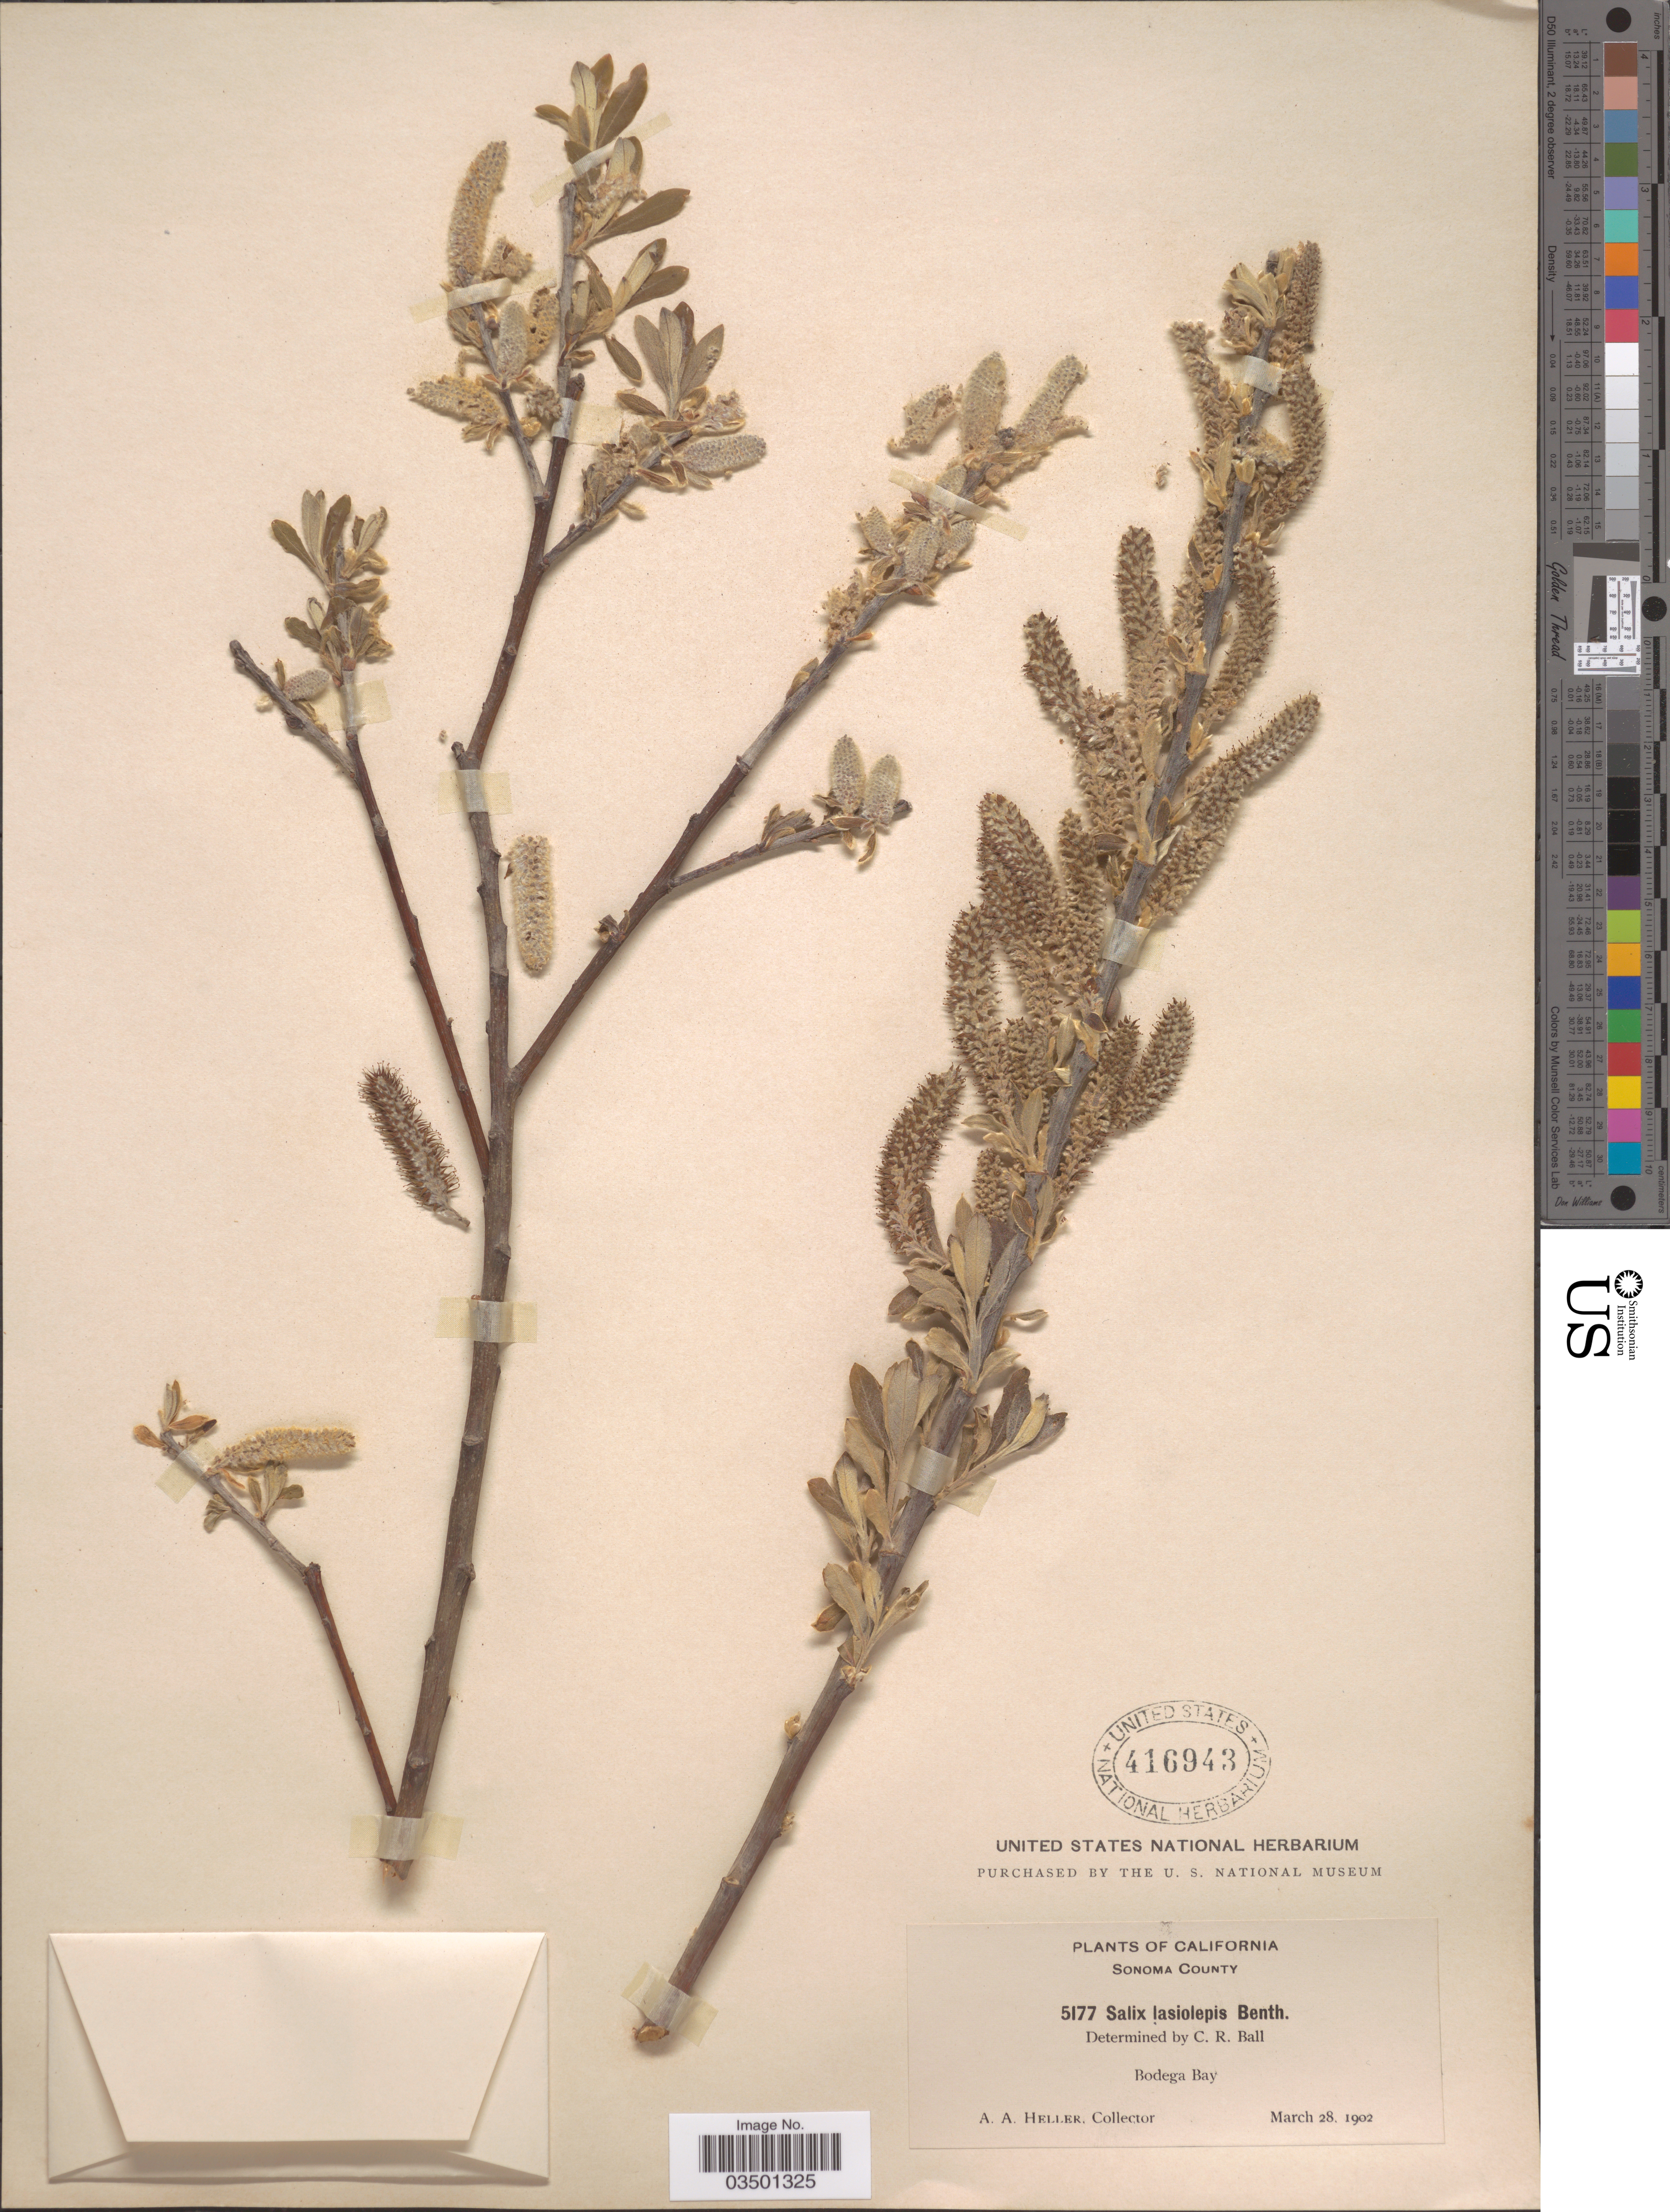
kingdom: Plantae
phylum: Tracheophyta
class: Magnoliopsida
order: Malpighiales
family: Salicaceae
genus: Salix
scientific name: Salix lasiolepis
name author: Benth.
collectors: A. A. Heller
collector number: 5177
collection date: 1902-03-28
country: United States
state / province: California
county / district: Sonoma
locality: Sonoma County. Bodega Bay,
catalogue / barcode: US 416943